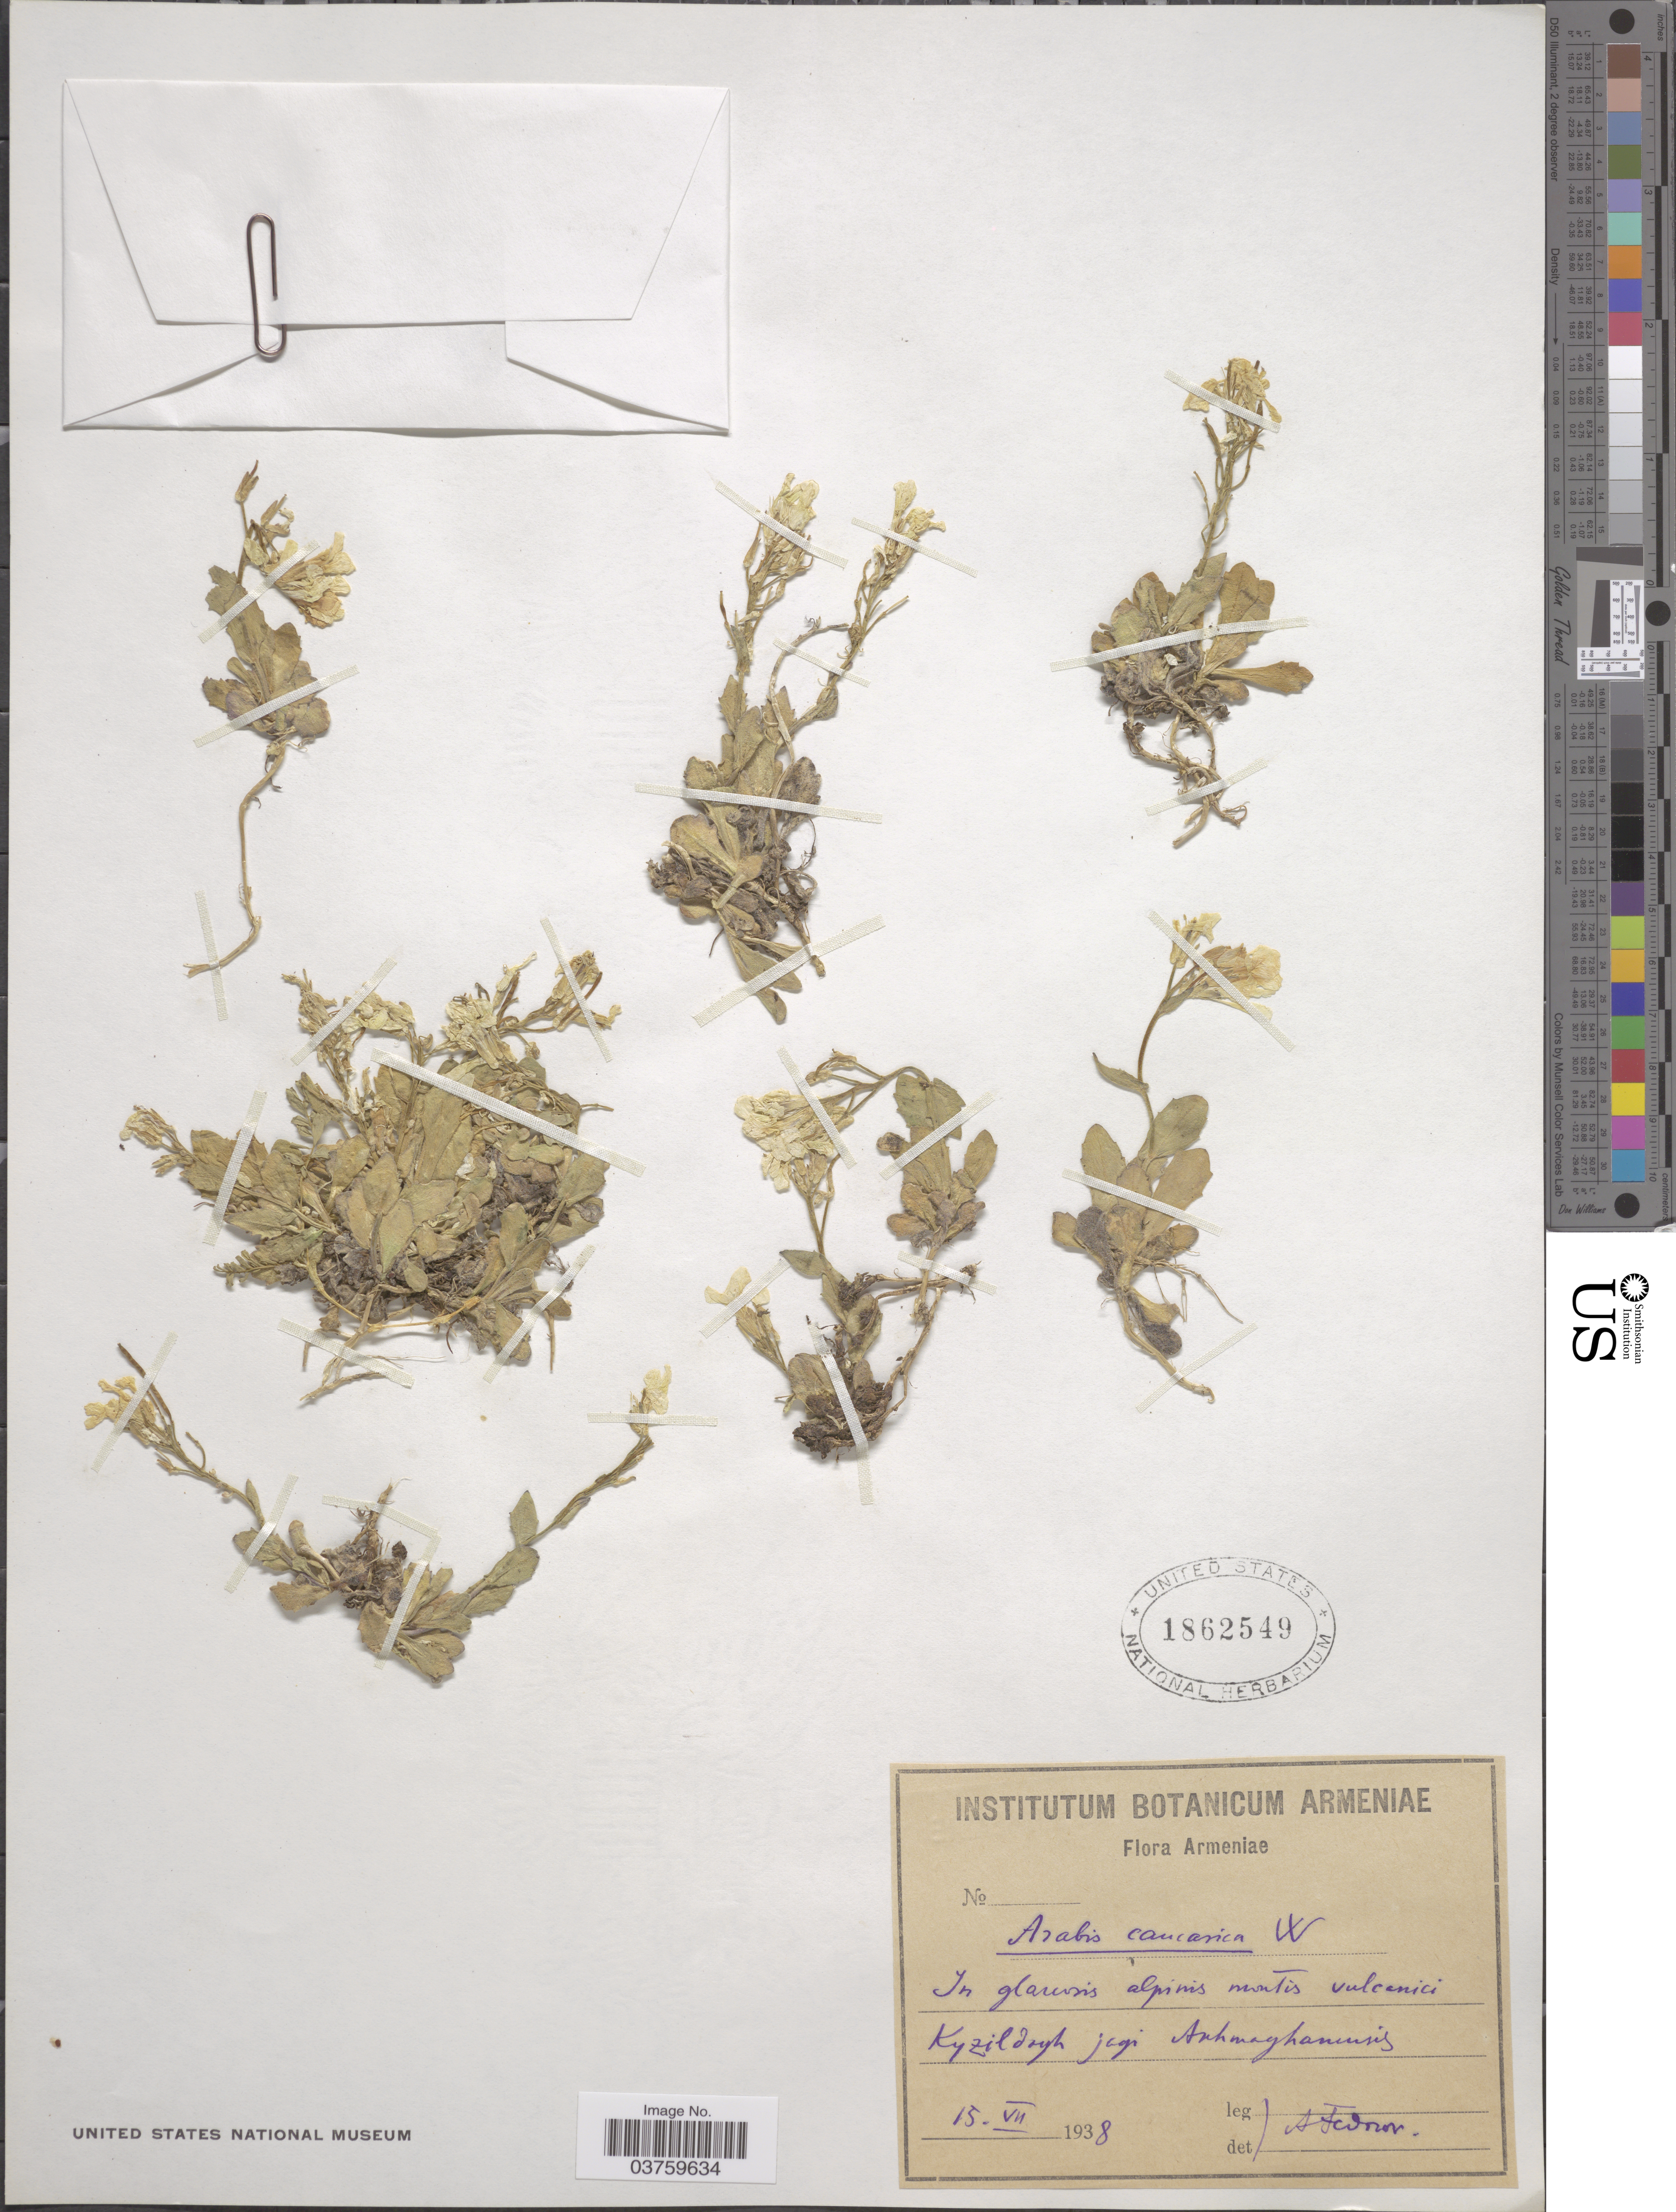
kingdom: Plantae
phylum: Tracheophyta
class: Magnoliopsida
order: Brassicales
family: Brassicaceae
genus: Arabis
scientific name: Arabis caucasica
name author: Willd.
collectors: A. Federov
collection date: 1938-07-15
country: Armenia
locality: In glareosis alpinis montis vulcanici Kyzildagh jugi Anhmaghansis [interpreted].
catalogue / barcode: US 1862549